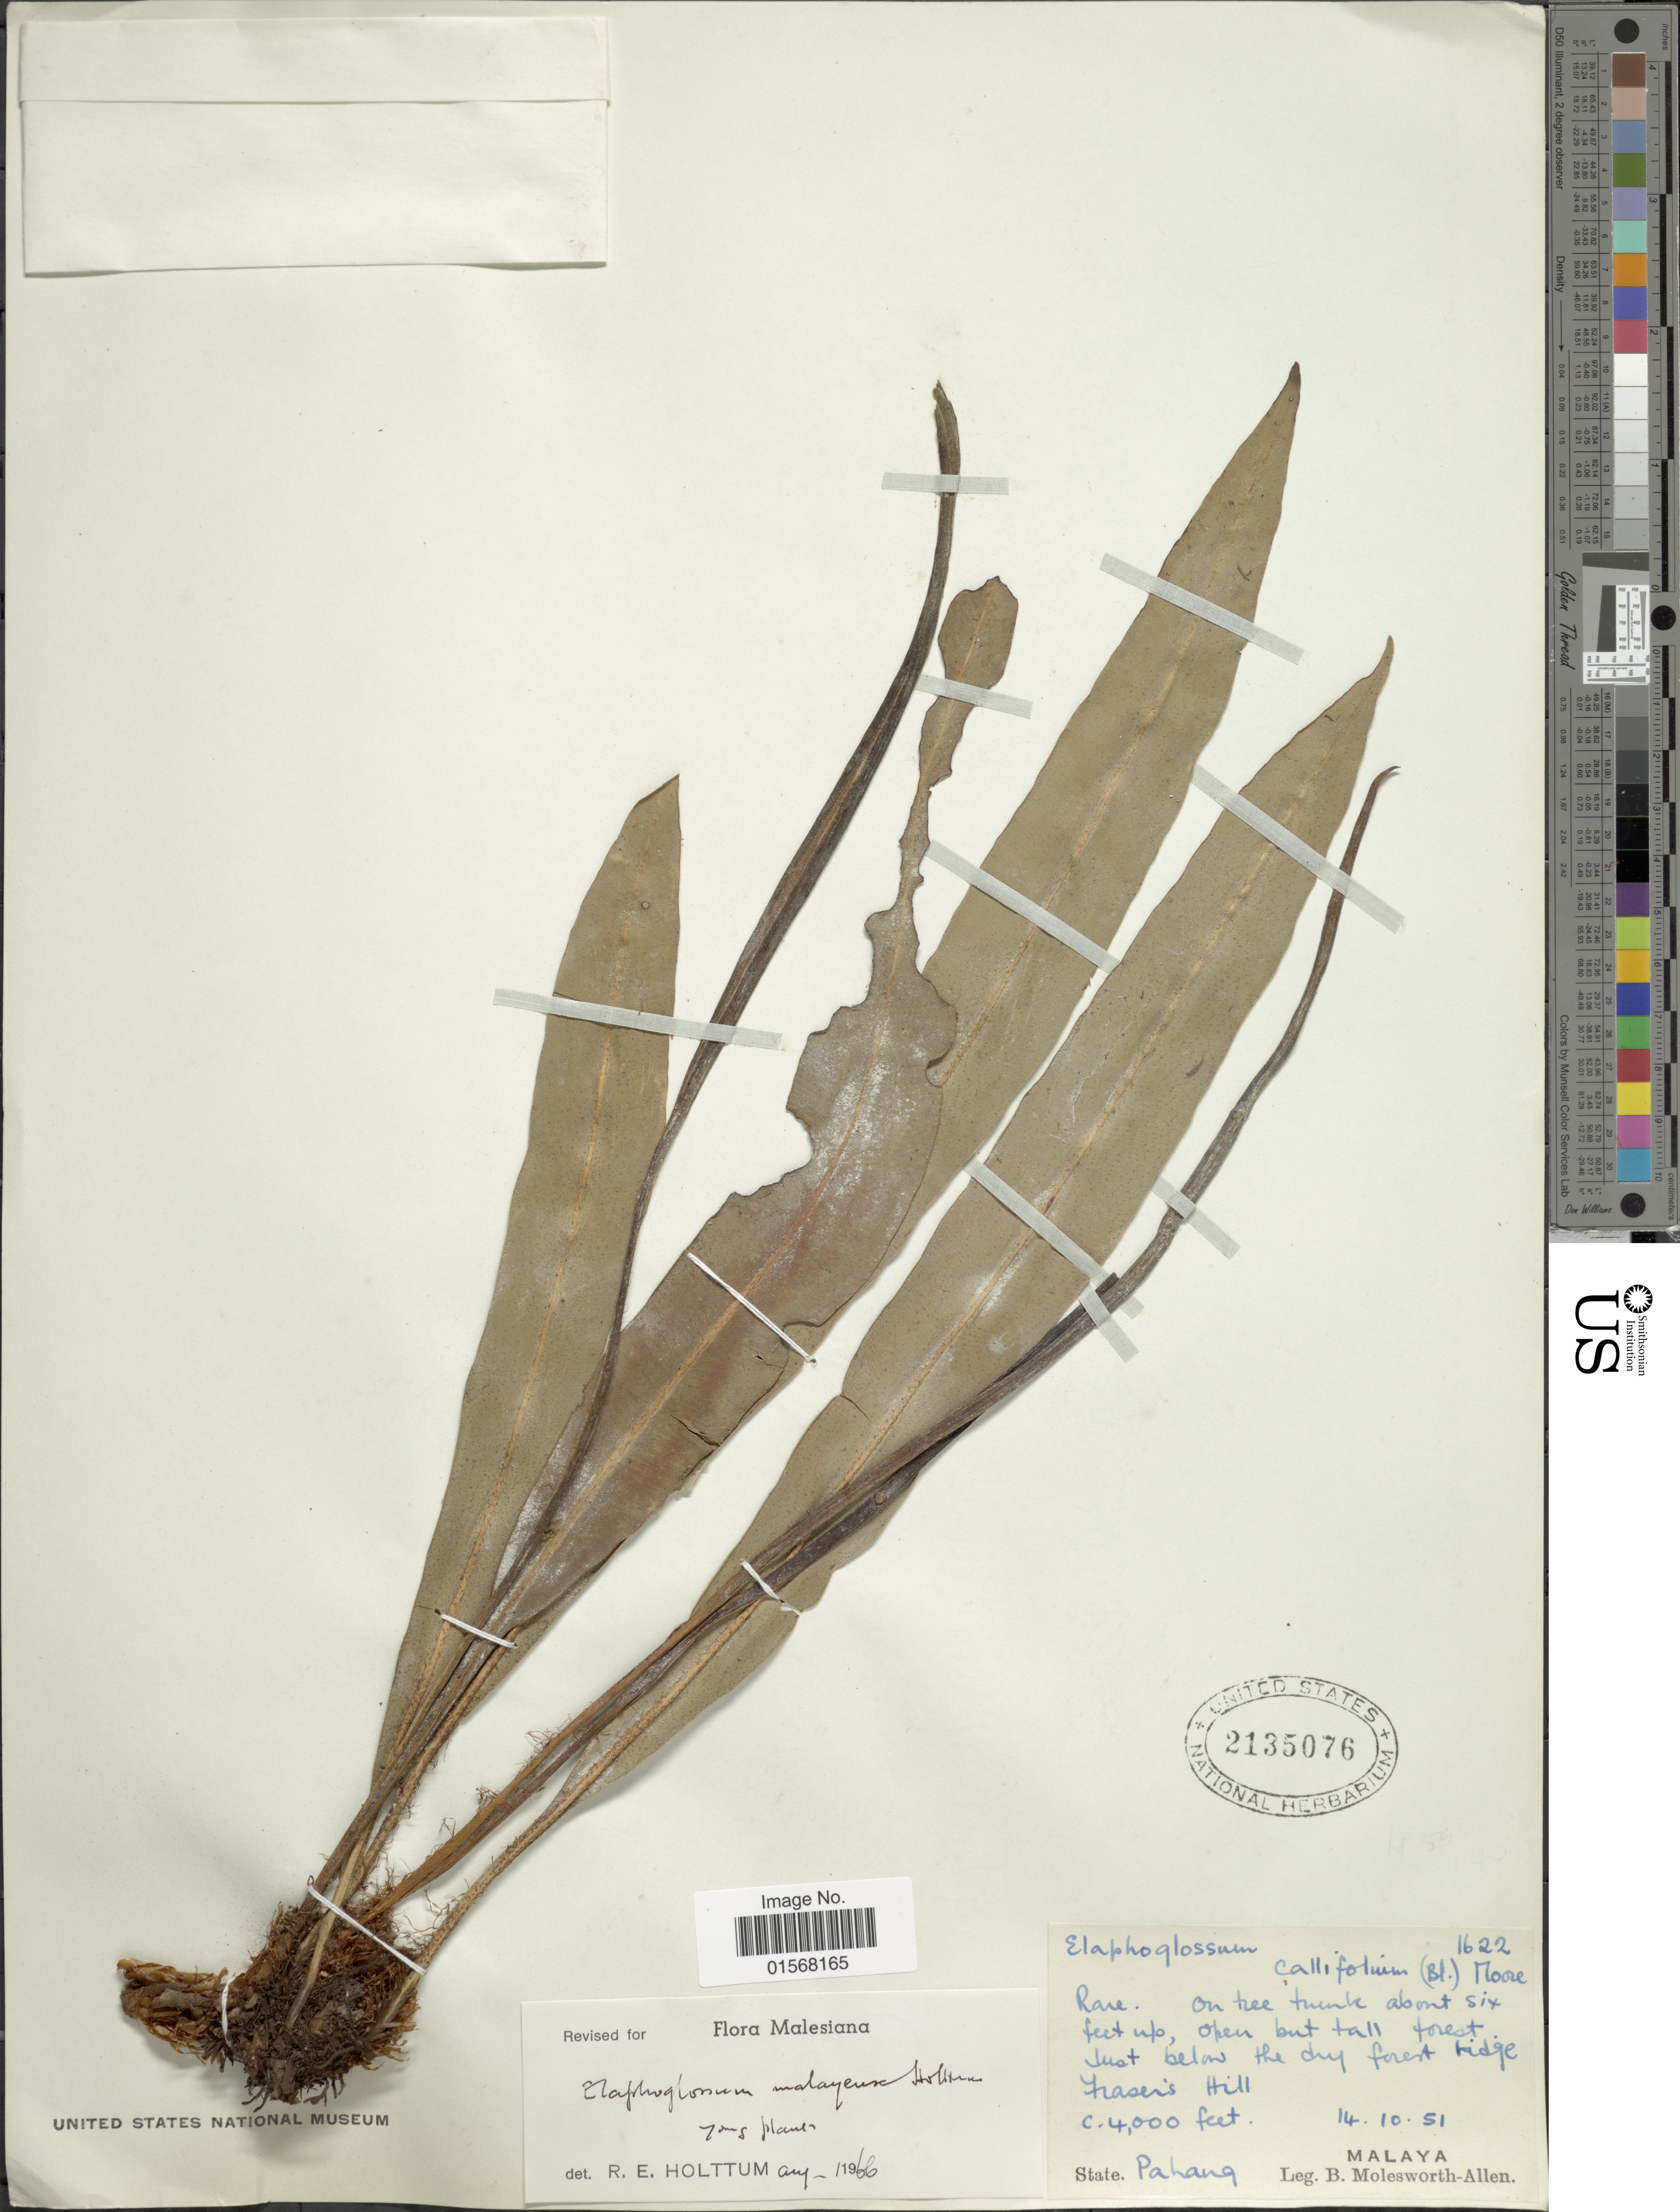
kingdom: Plantae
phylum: Tracheophyta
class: Polypodiopsida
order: Polypodiales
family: Dryopteridaceae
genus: Elaphoglossum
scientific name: Elaphoglossum malayense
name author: Holttum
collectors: B. E. G. Molesworth-Allen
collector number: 1622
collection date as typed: Transcribed d/m/y: 14/10/51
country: Malaysia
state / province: Pahang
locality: Pahang, Malaya, just below the dry forest ridge, Fraser's Hill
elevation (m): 1219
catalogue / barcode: US 2135076